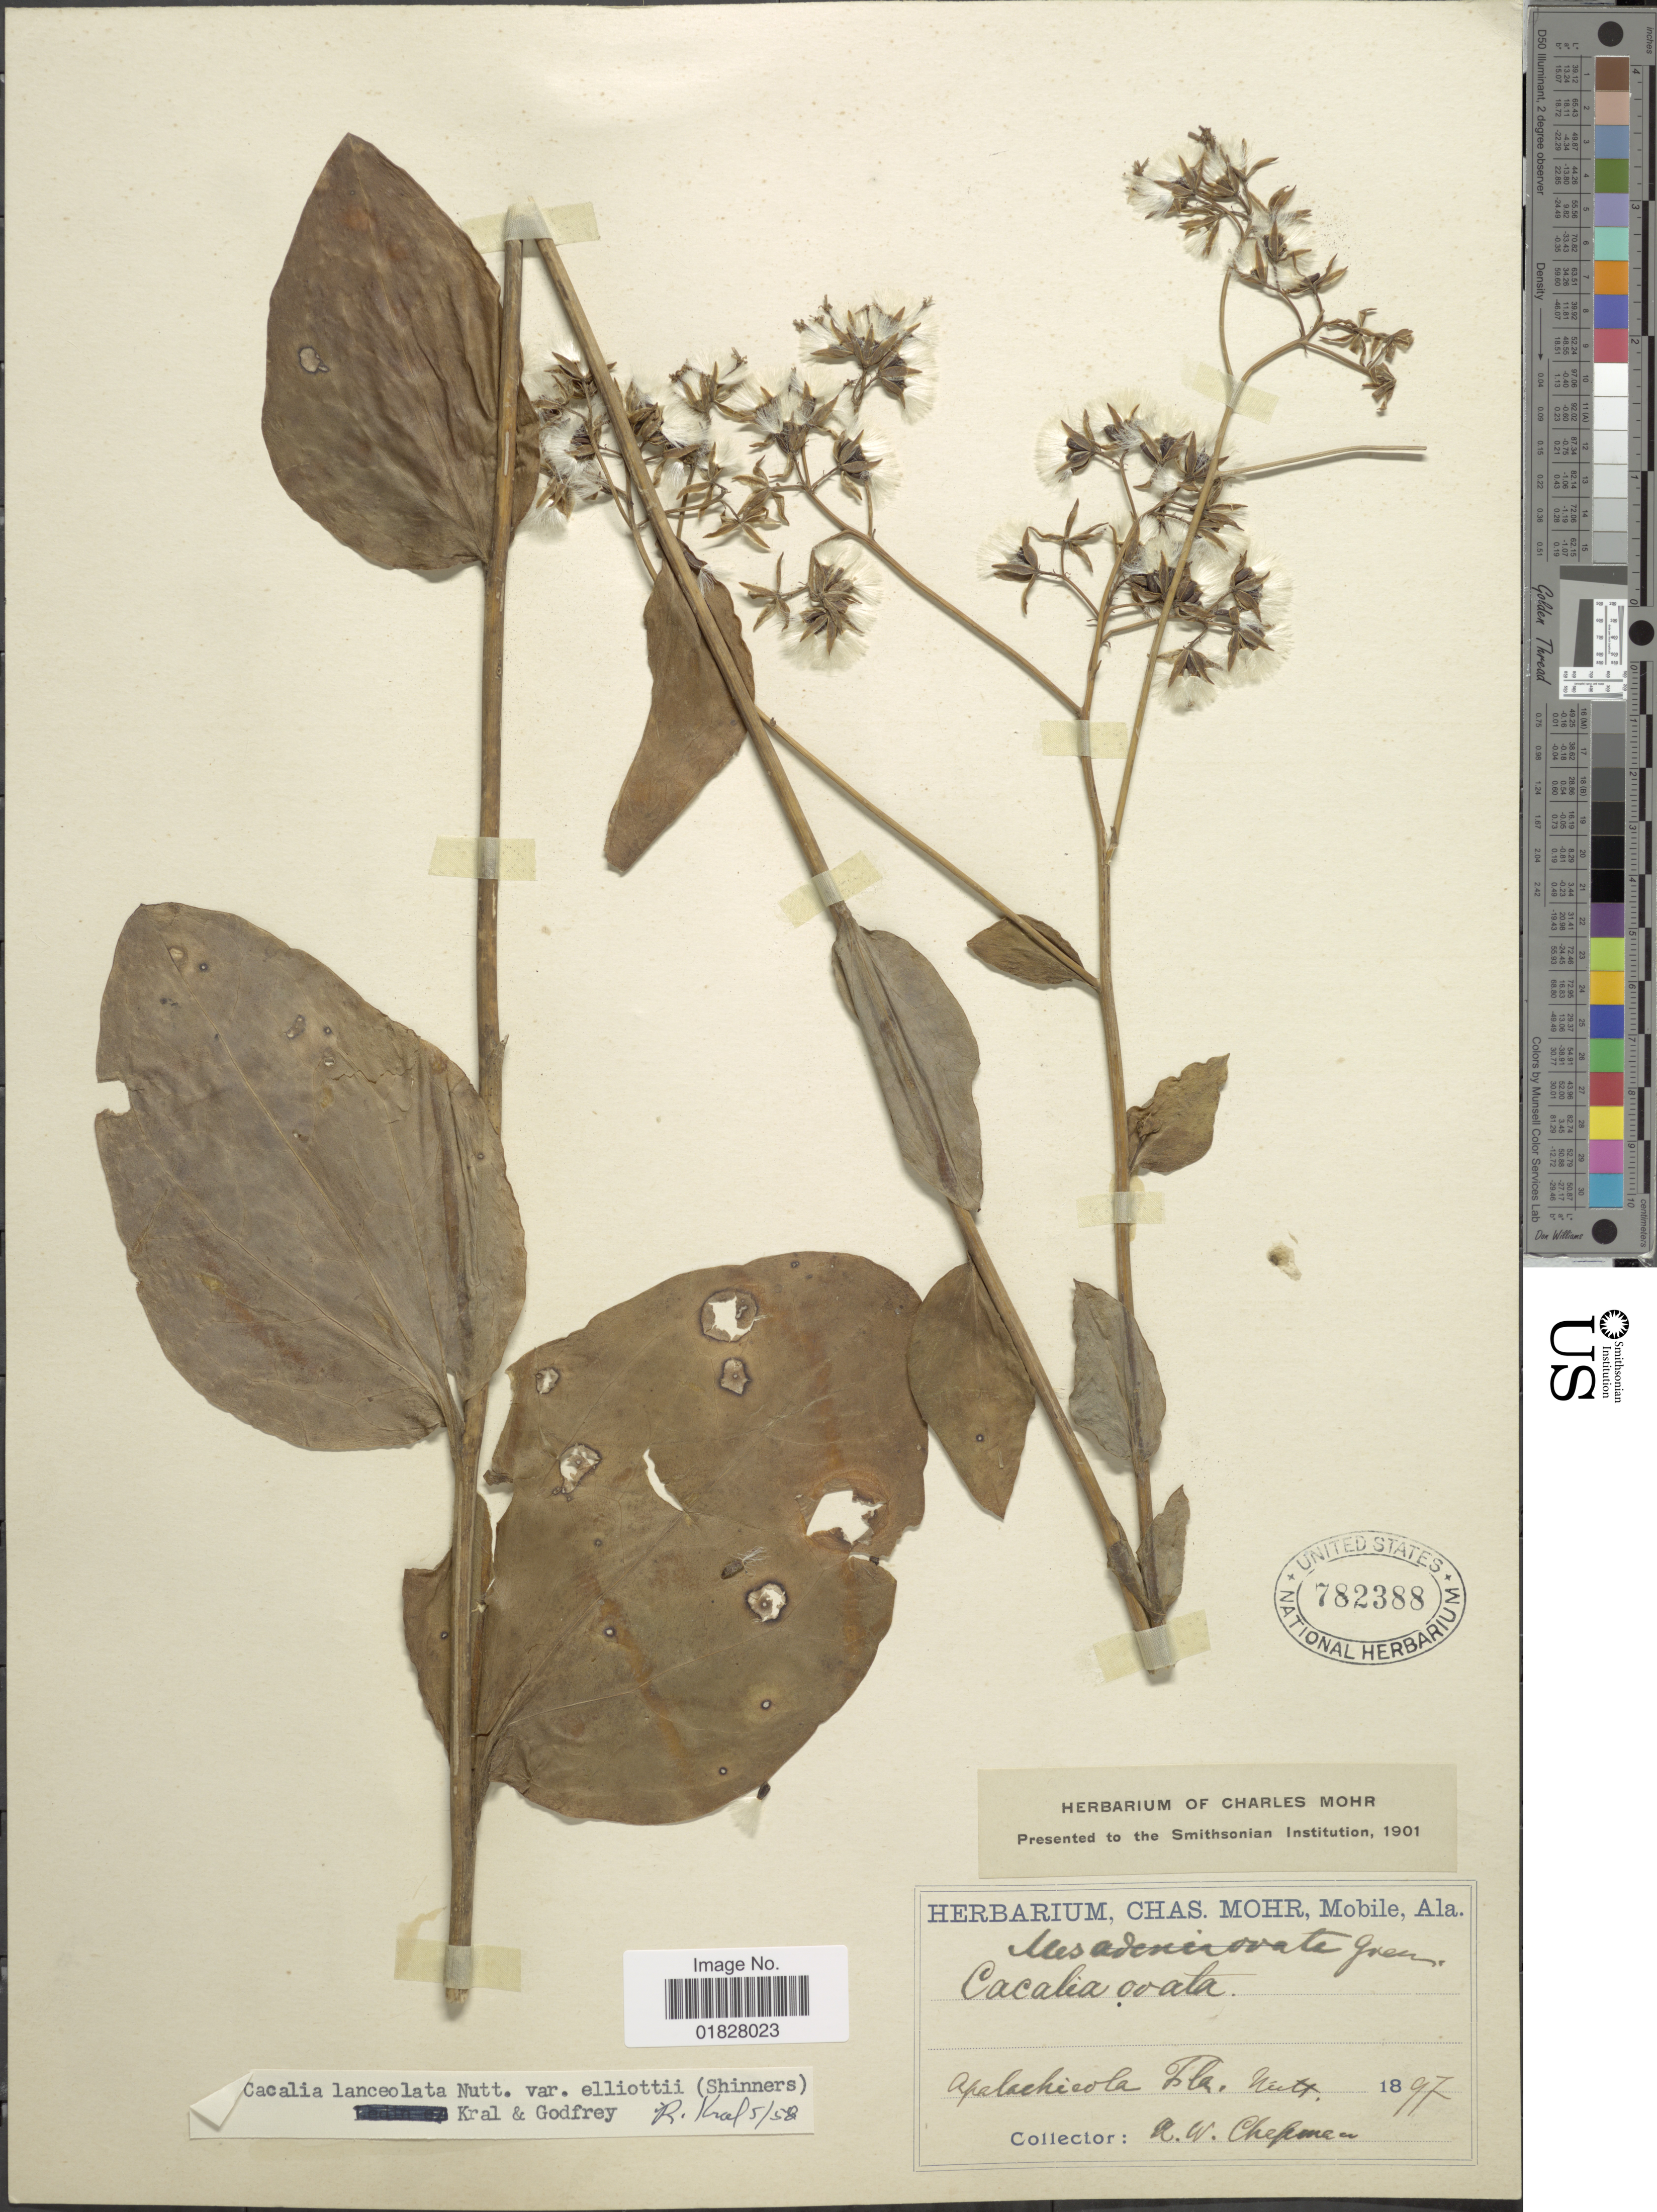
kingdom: Plantae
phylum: Tracheophyta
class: Magnoliopsida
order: Asterales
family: Asteraceae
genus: Arnoglossum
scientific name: Arnoglossum ovatum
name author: (Walter) H. Rob.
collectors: A. W. Chapman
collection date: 1897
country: United States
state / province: Florida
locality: Apalachicola Fla.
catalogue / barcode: US 782388